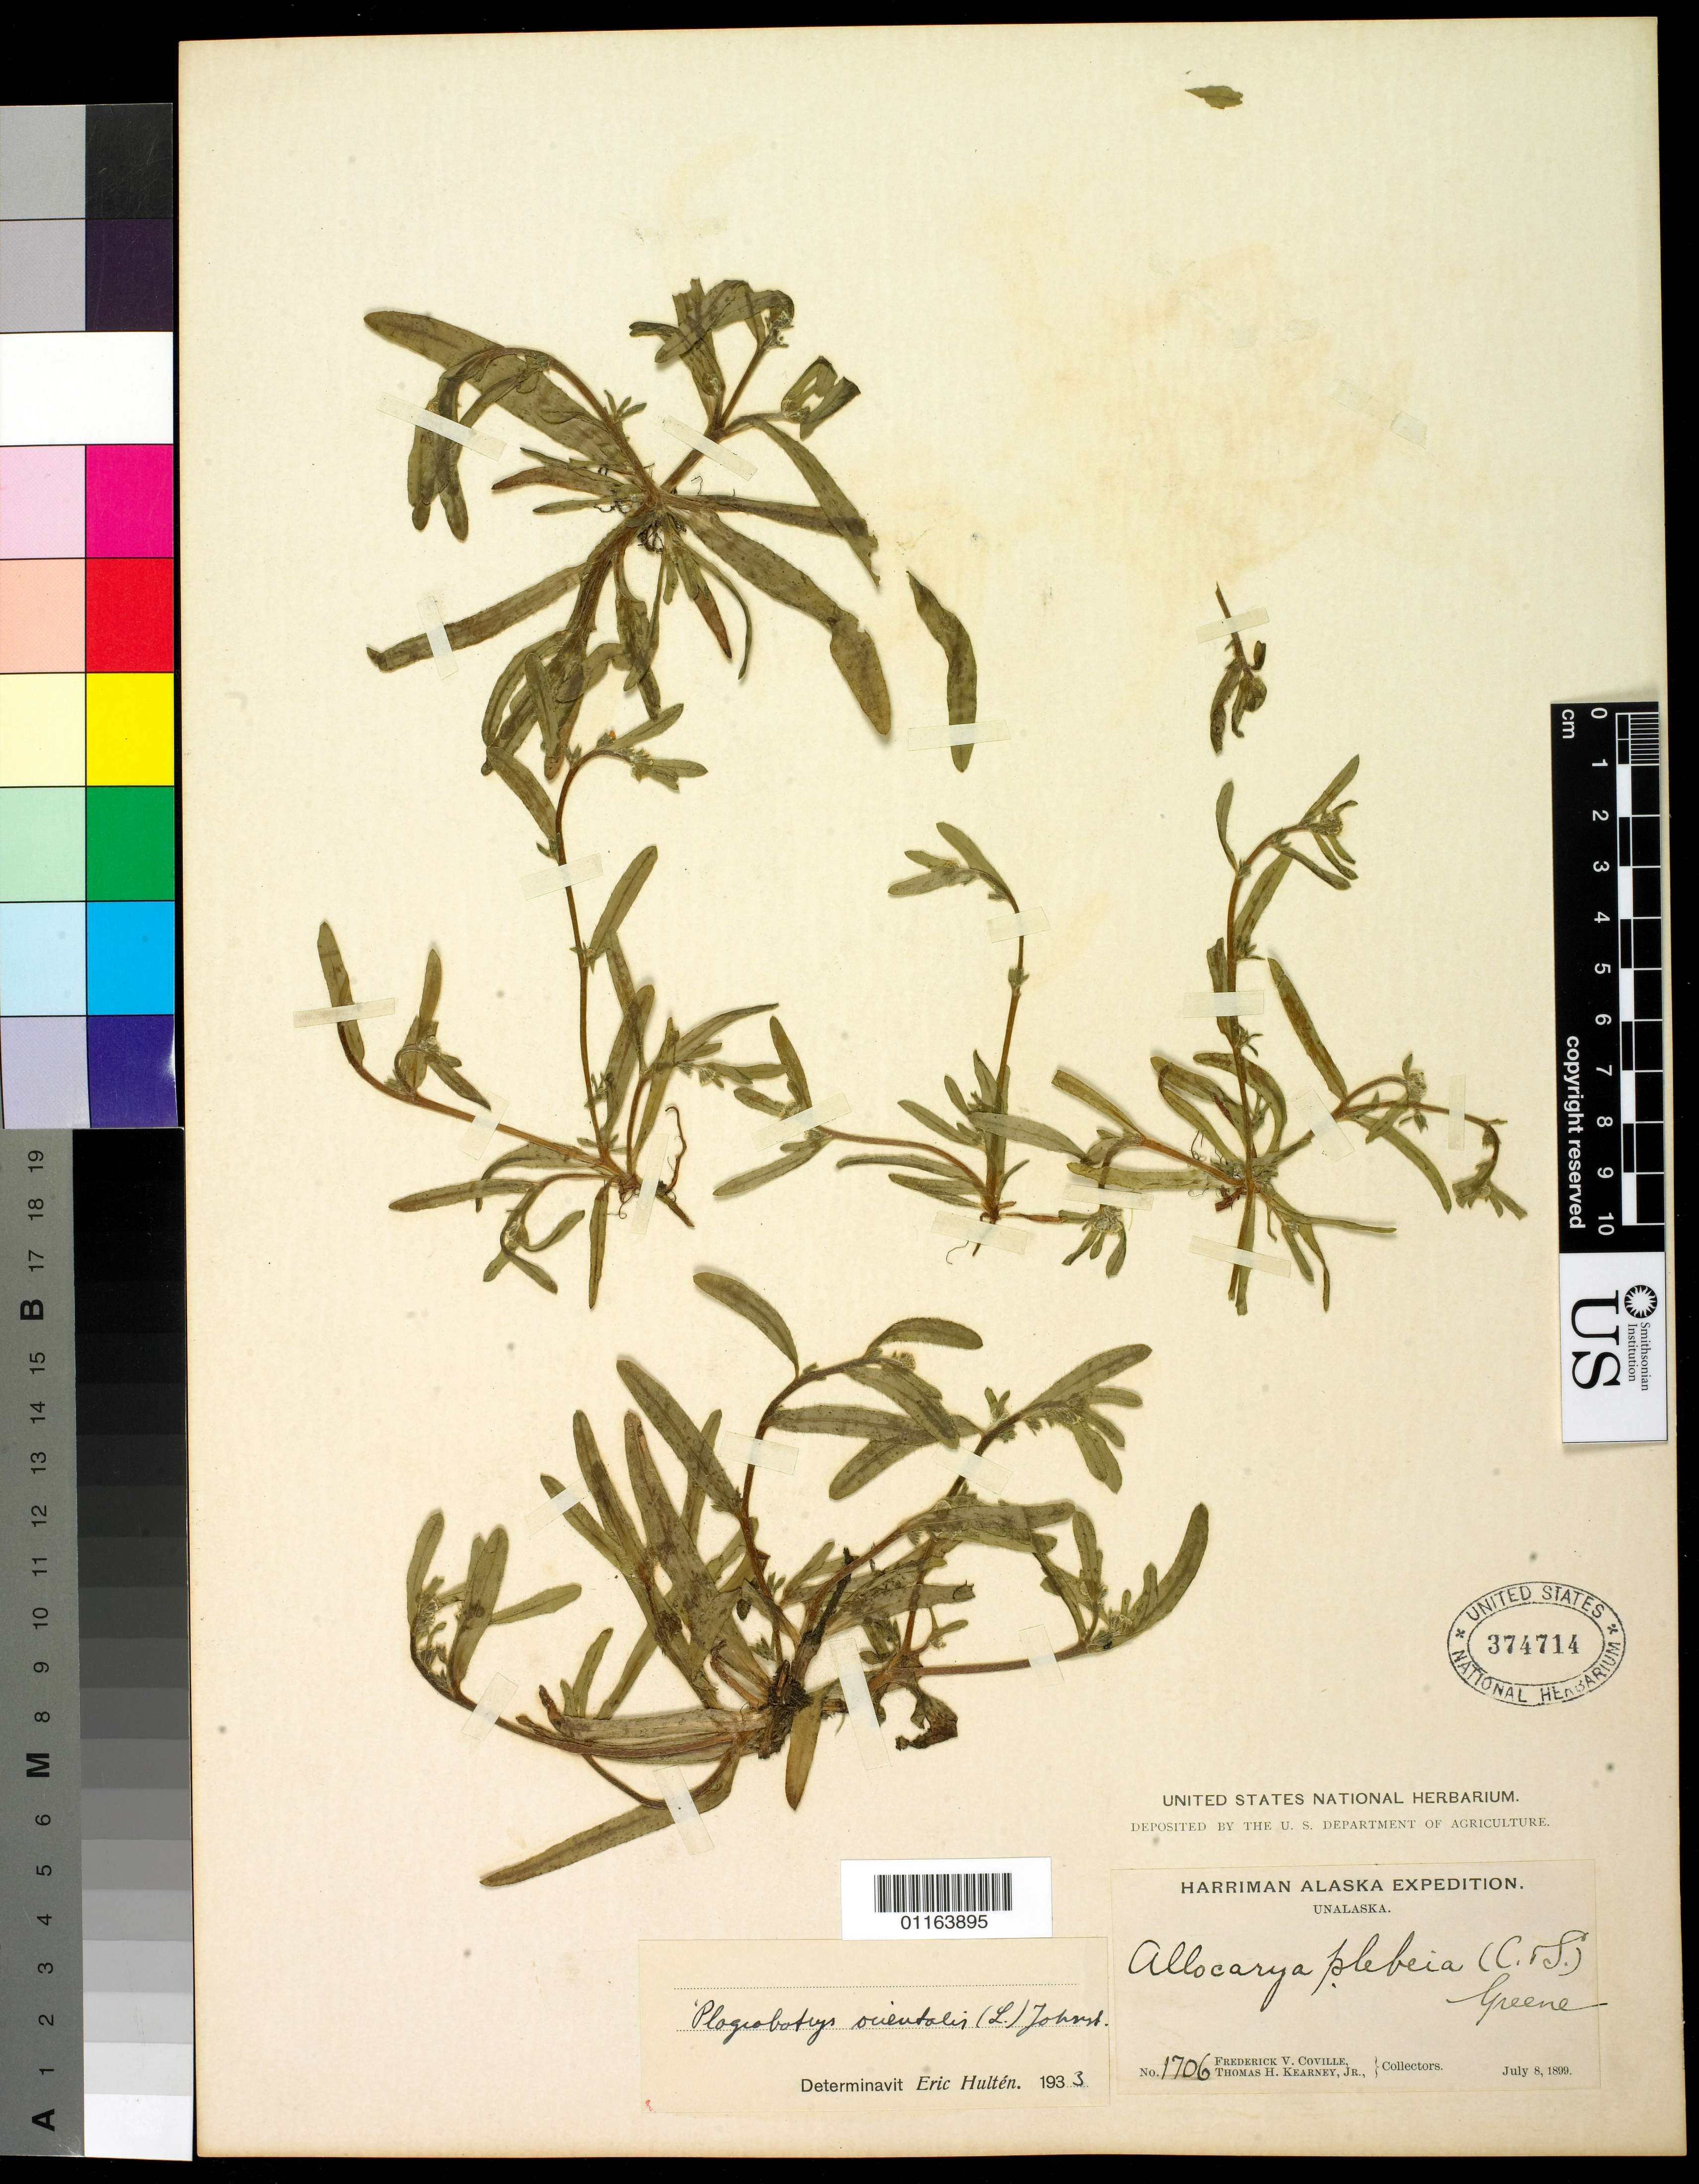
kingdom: Plantae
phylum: Tracheophyta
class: Magnoliopsida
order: Boraginales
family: Boraginaceae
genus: Plagiobothrys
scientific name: Plagiobothrys orientalis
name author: I.M. Johnst.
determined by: Hultén, [O.] Eric G.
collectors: F. V. Coville & T. H. Kearney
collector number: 1706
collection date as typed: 8 Jul 1899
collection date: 1899-07-08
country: United States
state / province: Alaska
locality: Unalaska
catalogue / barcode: US 374714